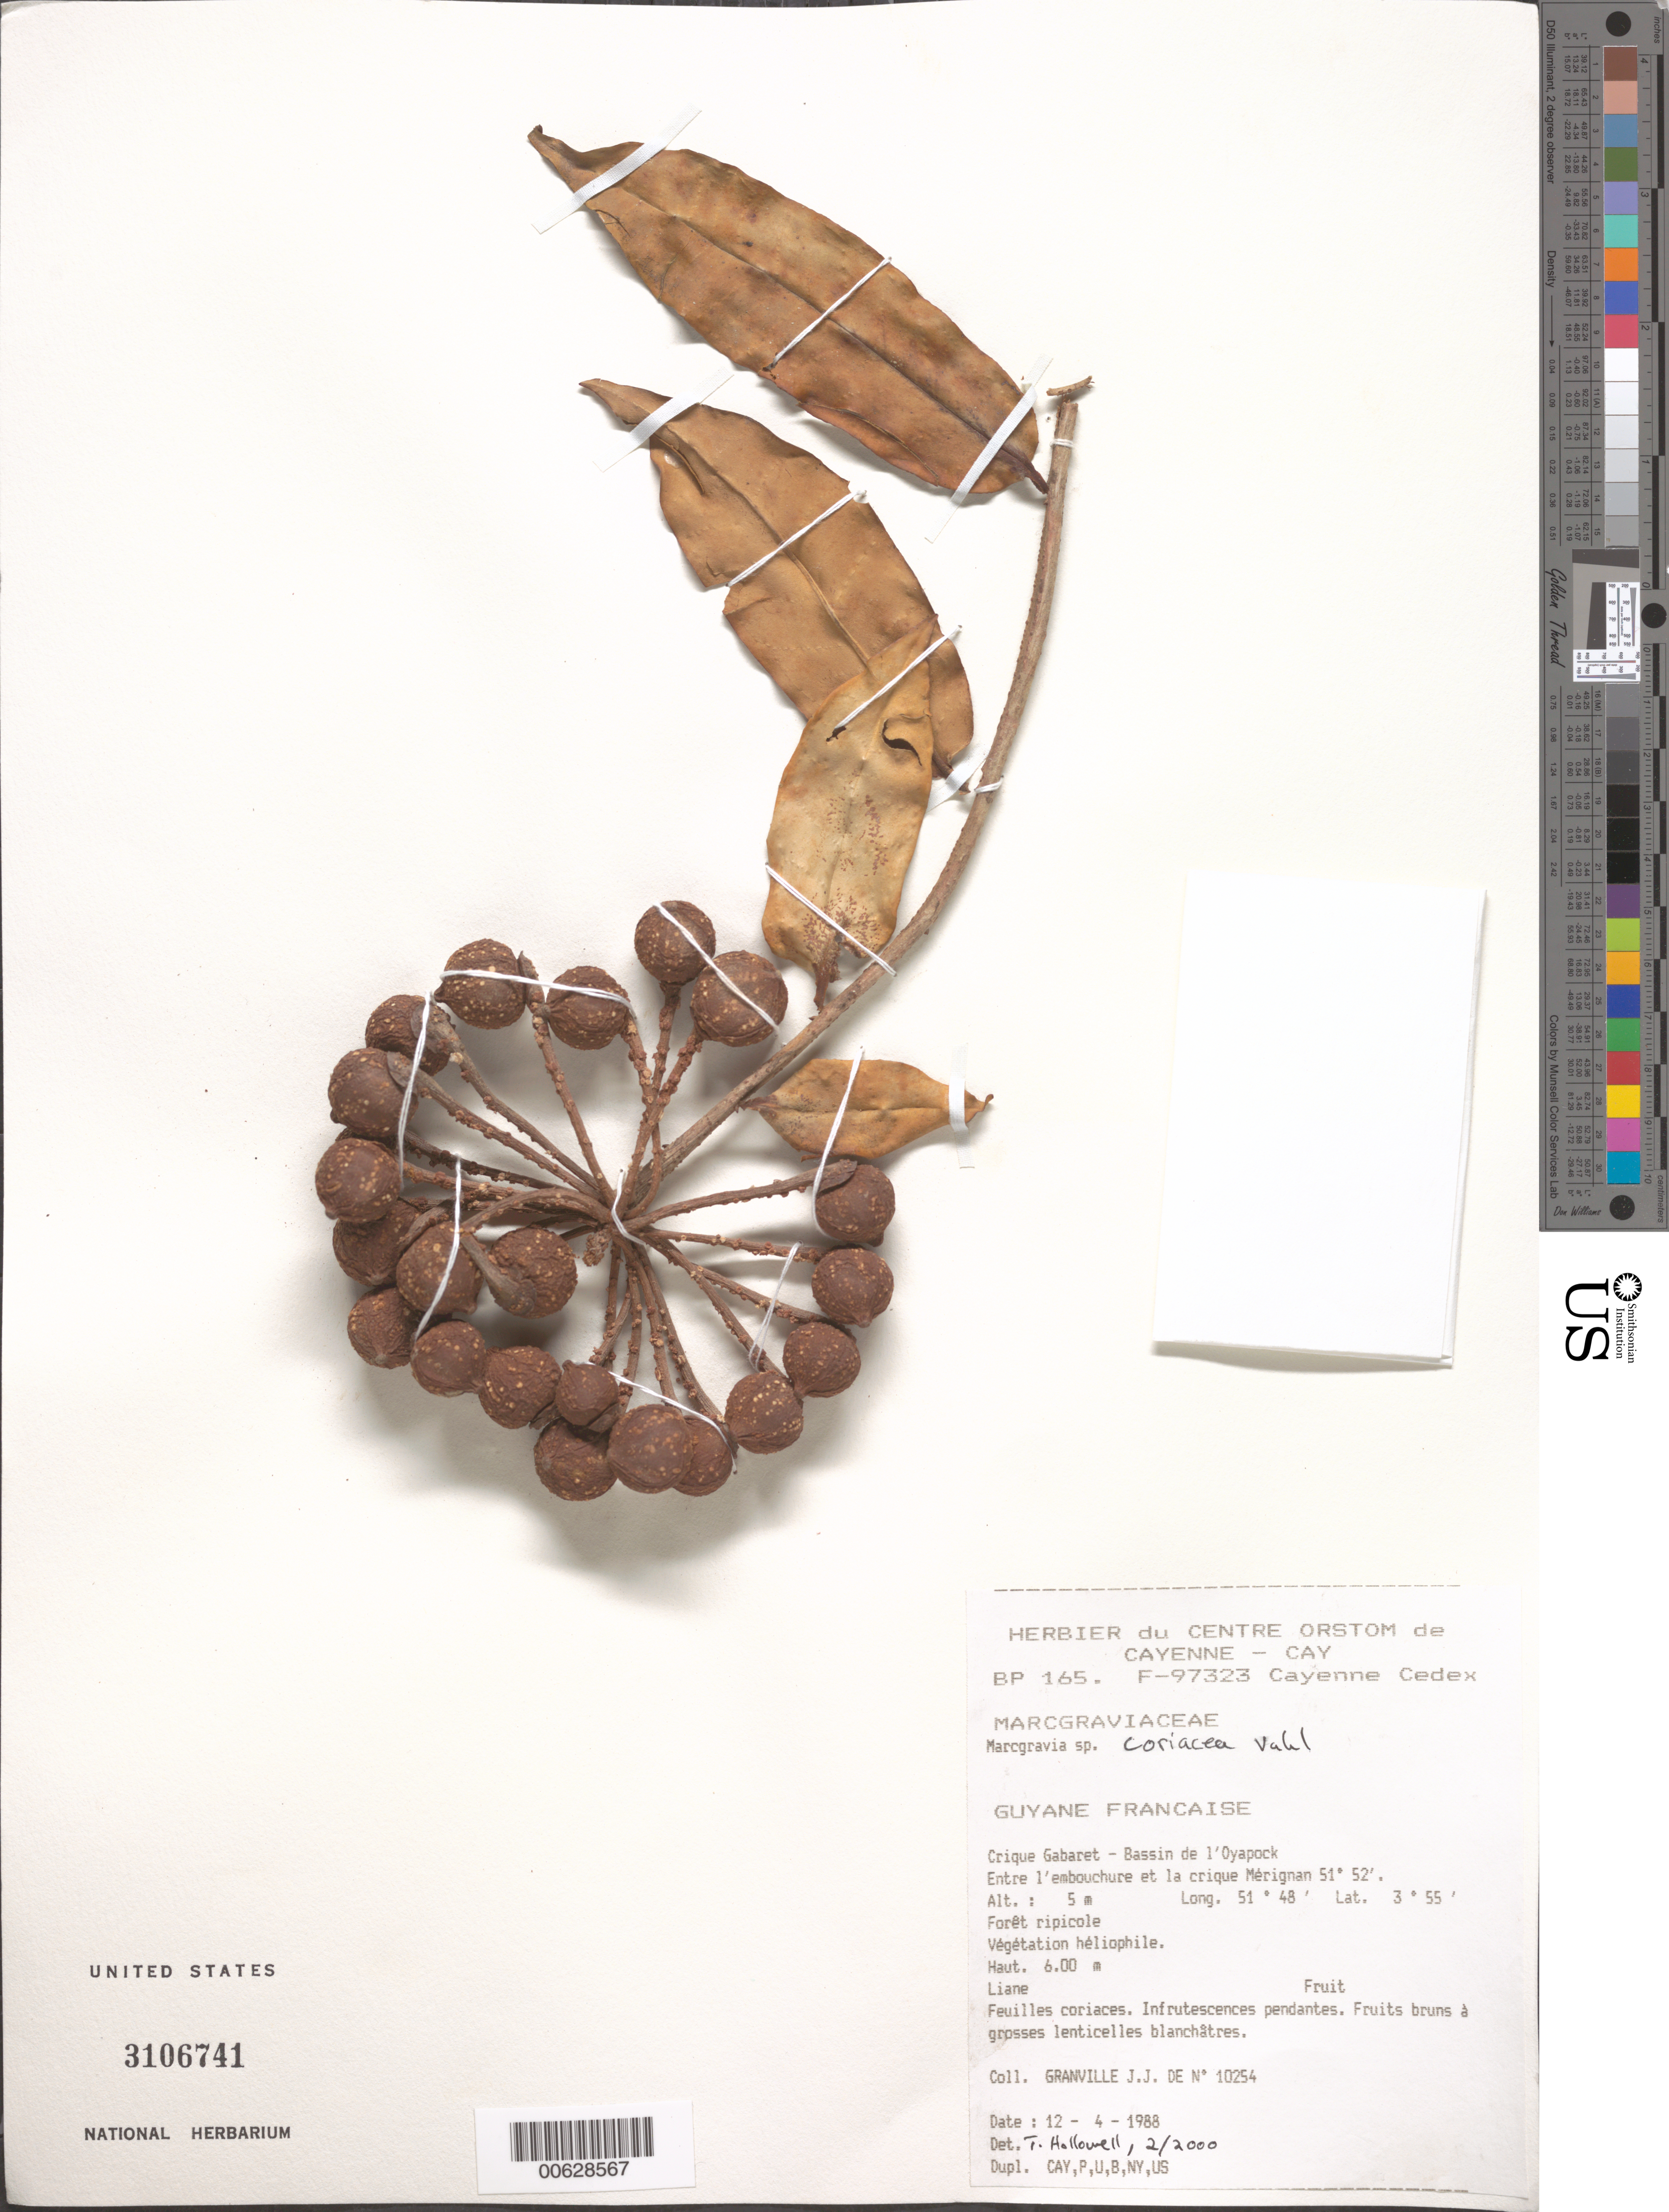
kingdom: Plantae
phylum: Tracheophyta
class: Magnoliopsida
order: Ericales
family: Marcgraviaceae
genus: Marcgravia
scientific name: Marcgravia coriacea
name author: Vahl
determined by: Hollowell, T. H., (BOT), Smithsonian Institution - National Museum of Natural History (UNITED STATES)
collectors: J.-J. de Granville et al.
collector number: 10254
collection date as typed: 12-Apr-88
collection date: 1988-04-12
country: French Guiana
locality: Crique Gabaret, Bassin de l'Oyapock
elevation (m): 5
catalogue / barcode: US 3106741